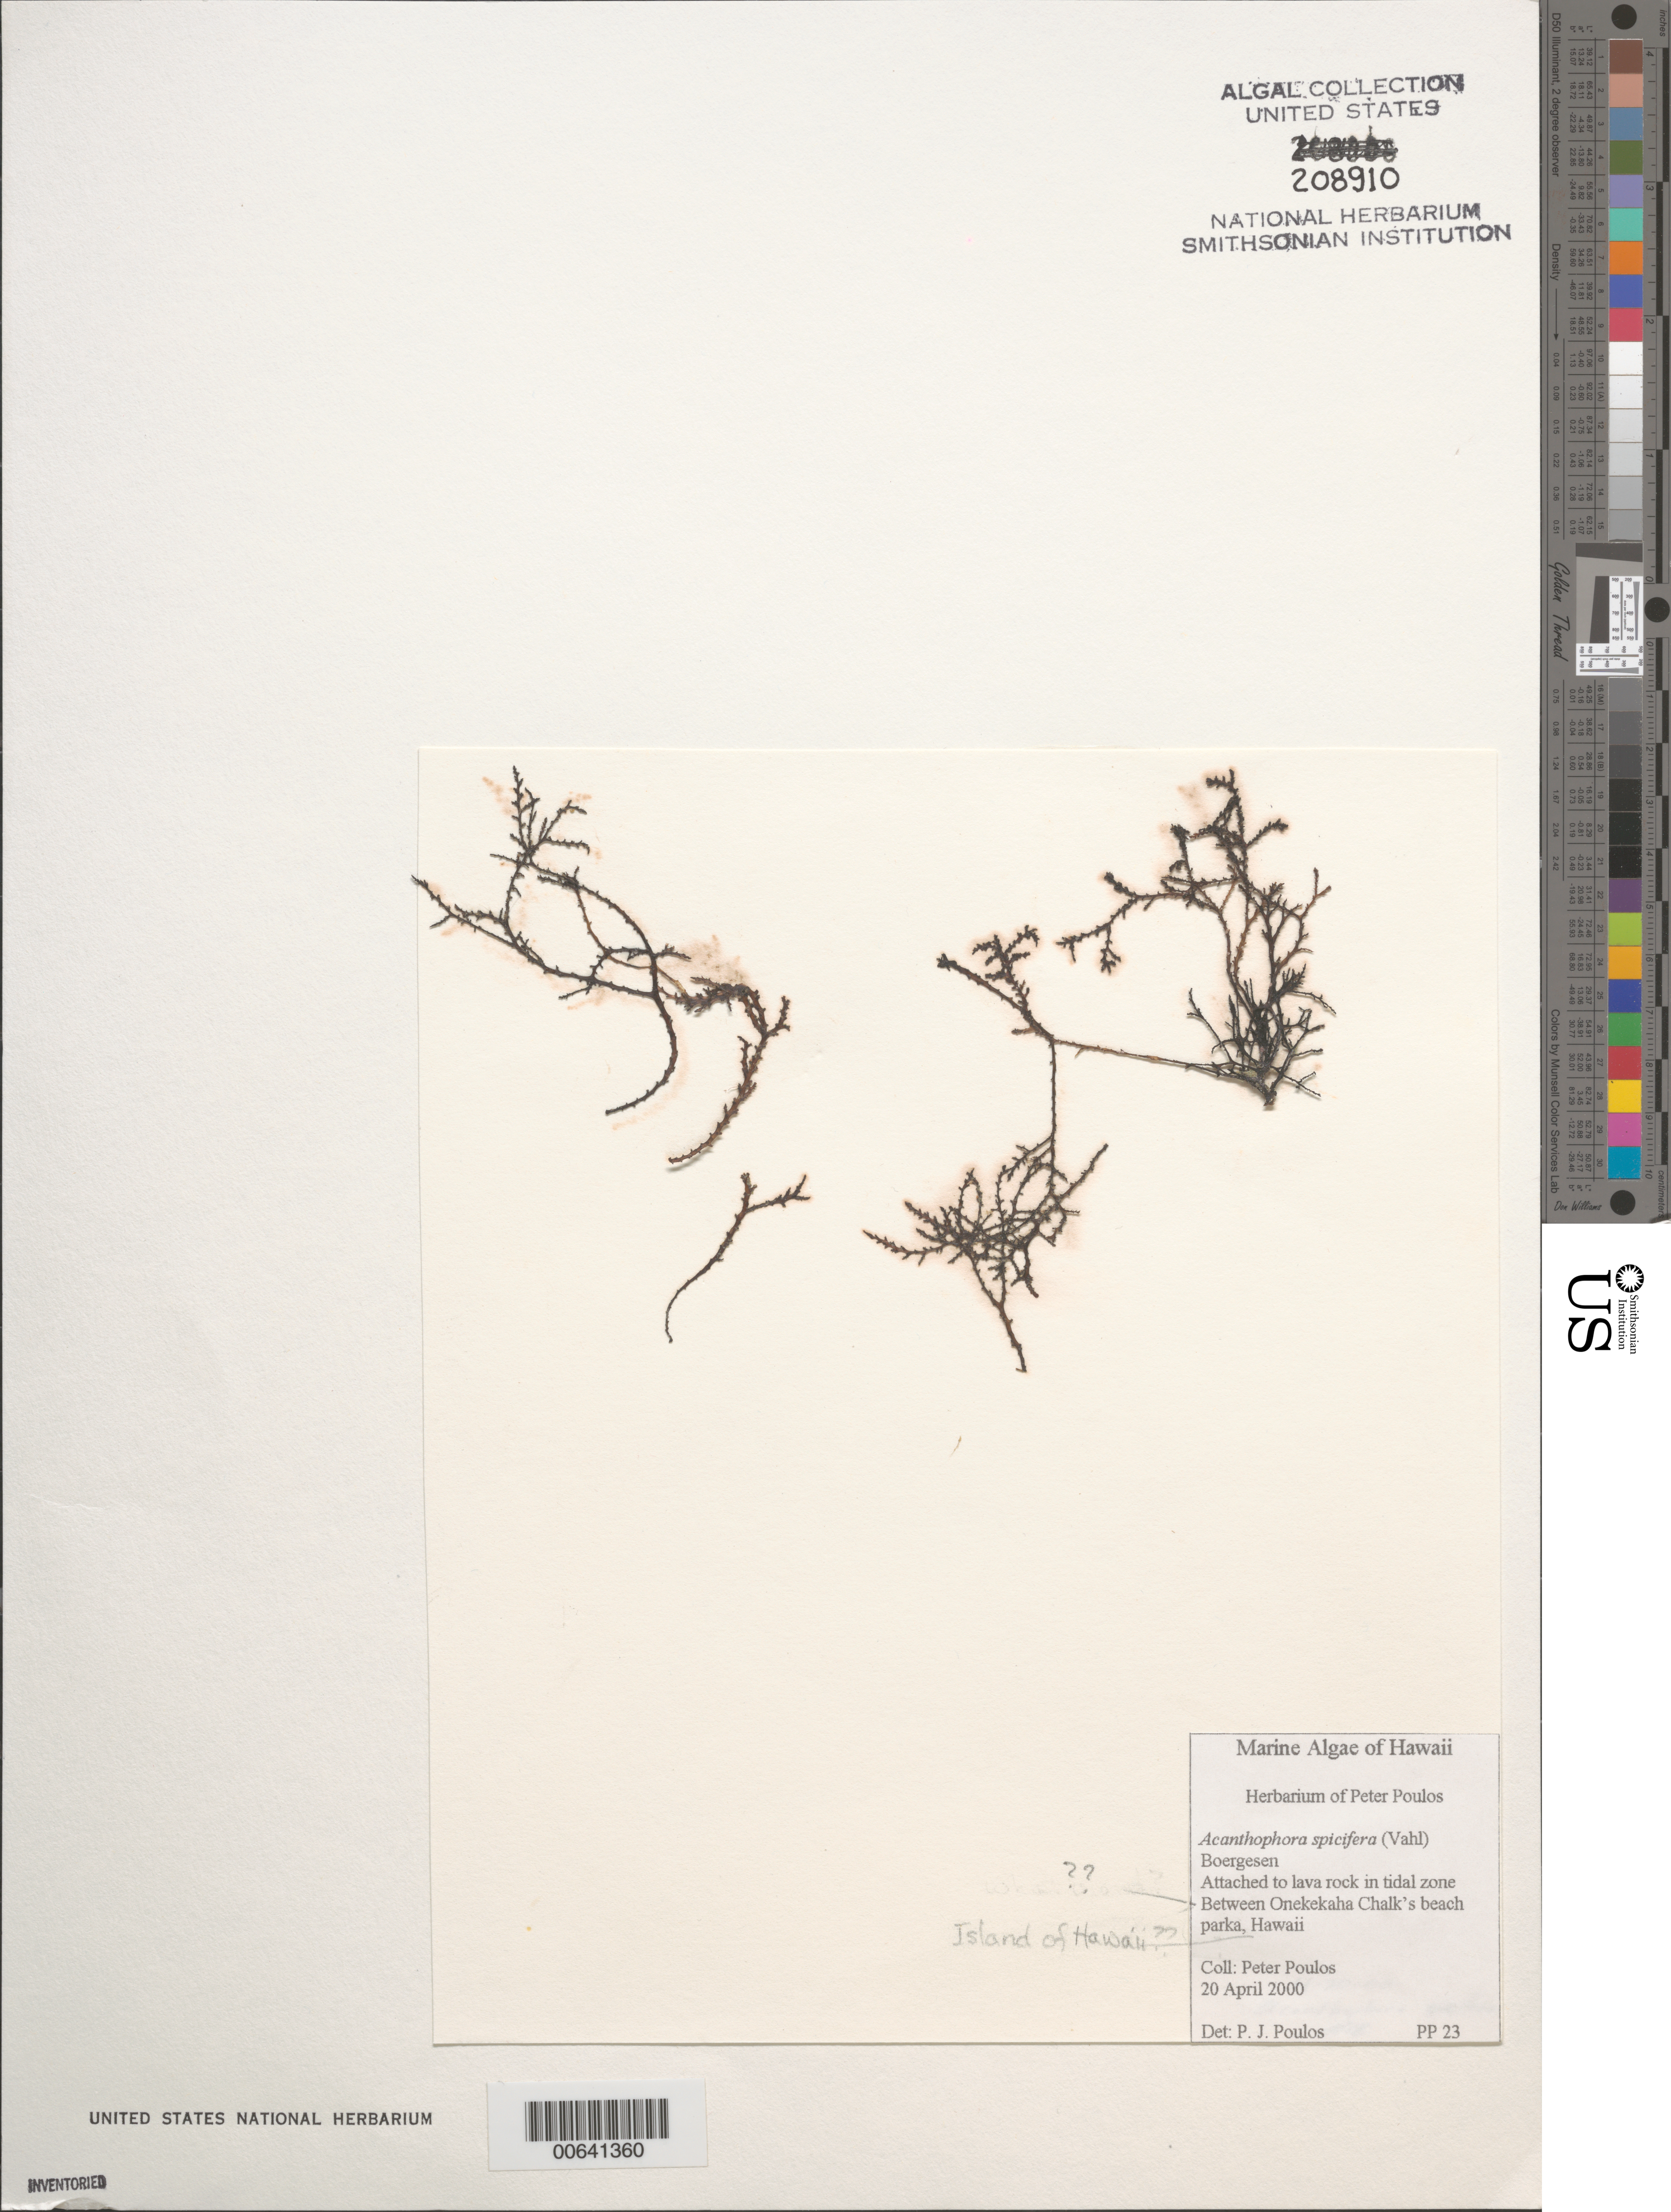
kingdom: Plantae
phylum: Rhodophyta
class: Florideophyceae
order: Ceramiales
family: Rhodomelaceae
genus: Acanthophora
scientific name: Acanthophora spicifera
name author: (Vahl) Børgesen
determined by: Poulos, Peter J.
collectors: P. Poulos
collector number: PP 23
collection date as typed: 20 Apr 2000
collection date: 2000-04-20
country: United States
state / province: Hawaii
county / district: Hawaii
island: Hawaii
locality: "Between Onekekaha Chalk's beach parka"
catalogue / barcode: US 208910